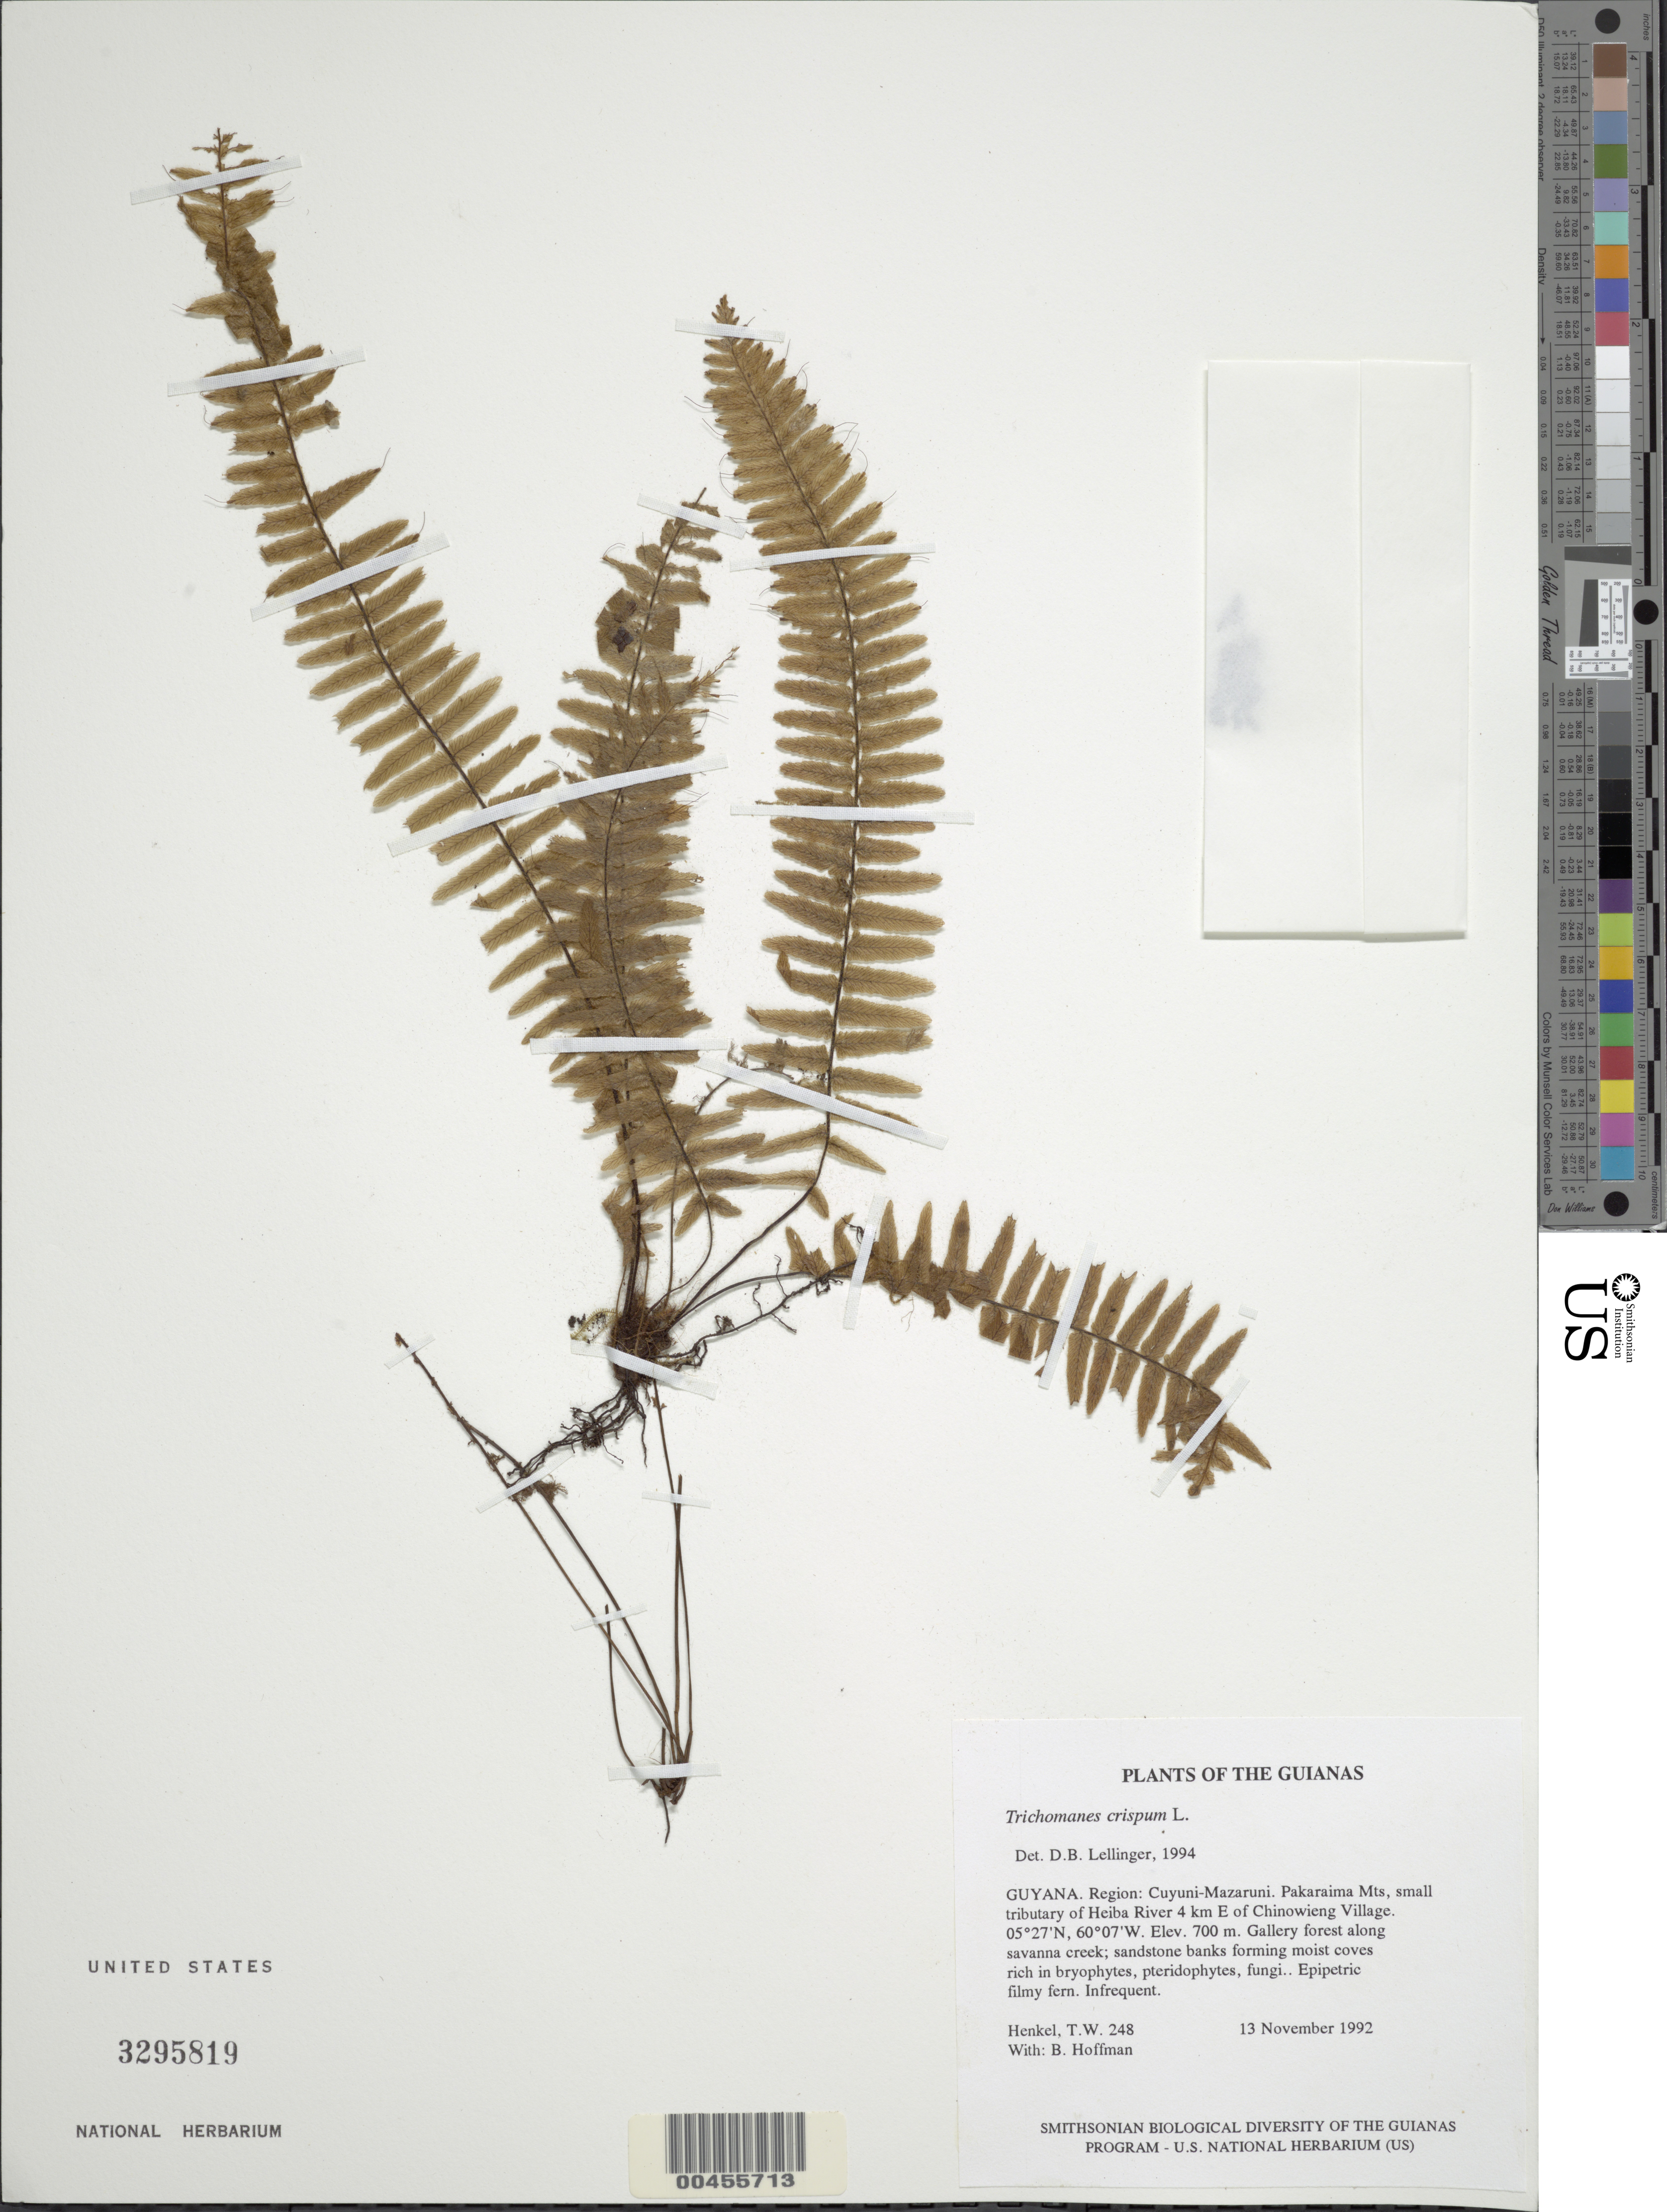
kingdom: Plantae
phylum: Tracheophyta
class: Polypodiopsida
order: Hymenophyllales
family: Hymenophyllaceae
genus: Trichomanes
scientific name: Trichomanes crispum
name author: L.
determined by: Lellinger, David B., (BOT), Smithsonian Institution - National Museum of Natural History (UNITED STATES)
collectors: T. Henkel & B. Hoffman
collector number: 248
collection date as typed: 13 November 1992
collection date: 1992-11-13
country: Guyana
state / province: Cuyuni-Mazaruni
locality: Pakaraima Mts, small tributary of Heiba River 4 km E of Chinowieng Village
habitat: Gallery forest along savanna creek; sandstone banks forming moist coves rich in bryophytes, pteridophytes, fungi.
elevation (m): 700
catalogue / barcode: US 3295819